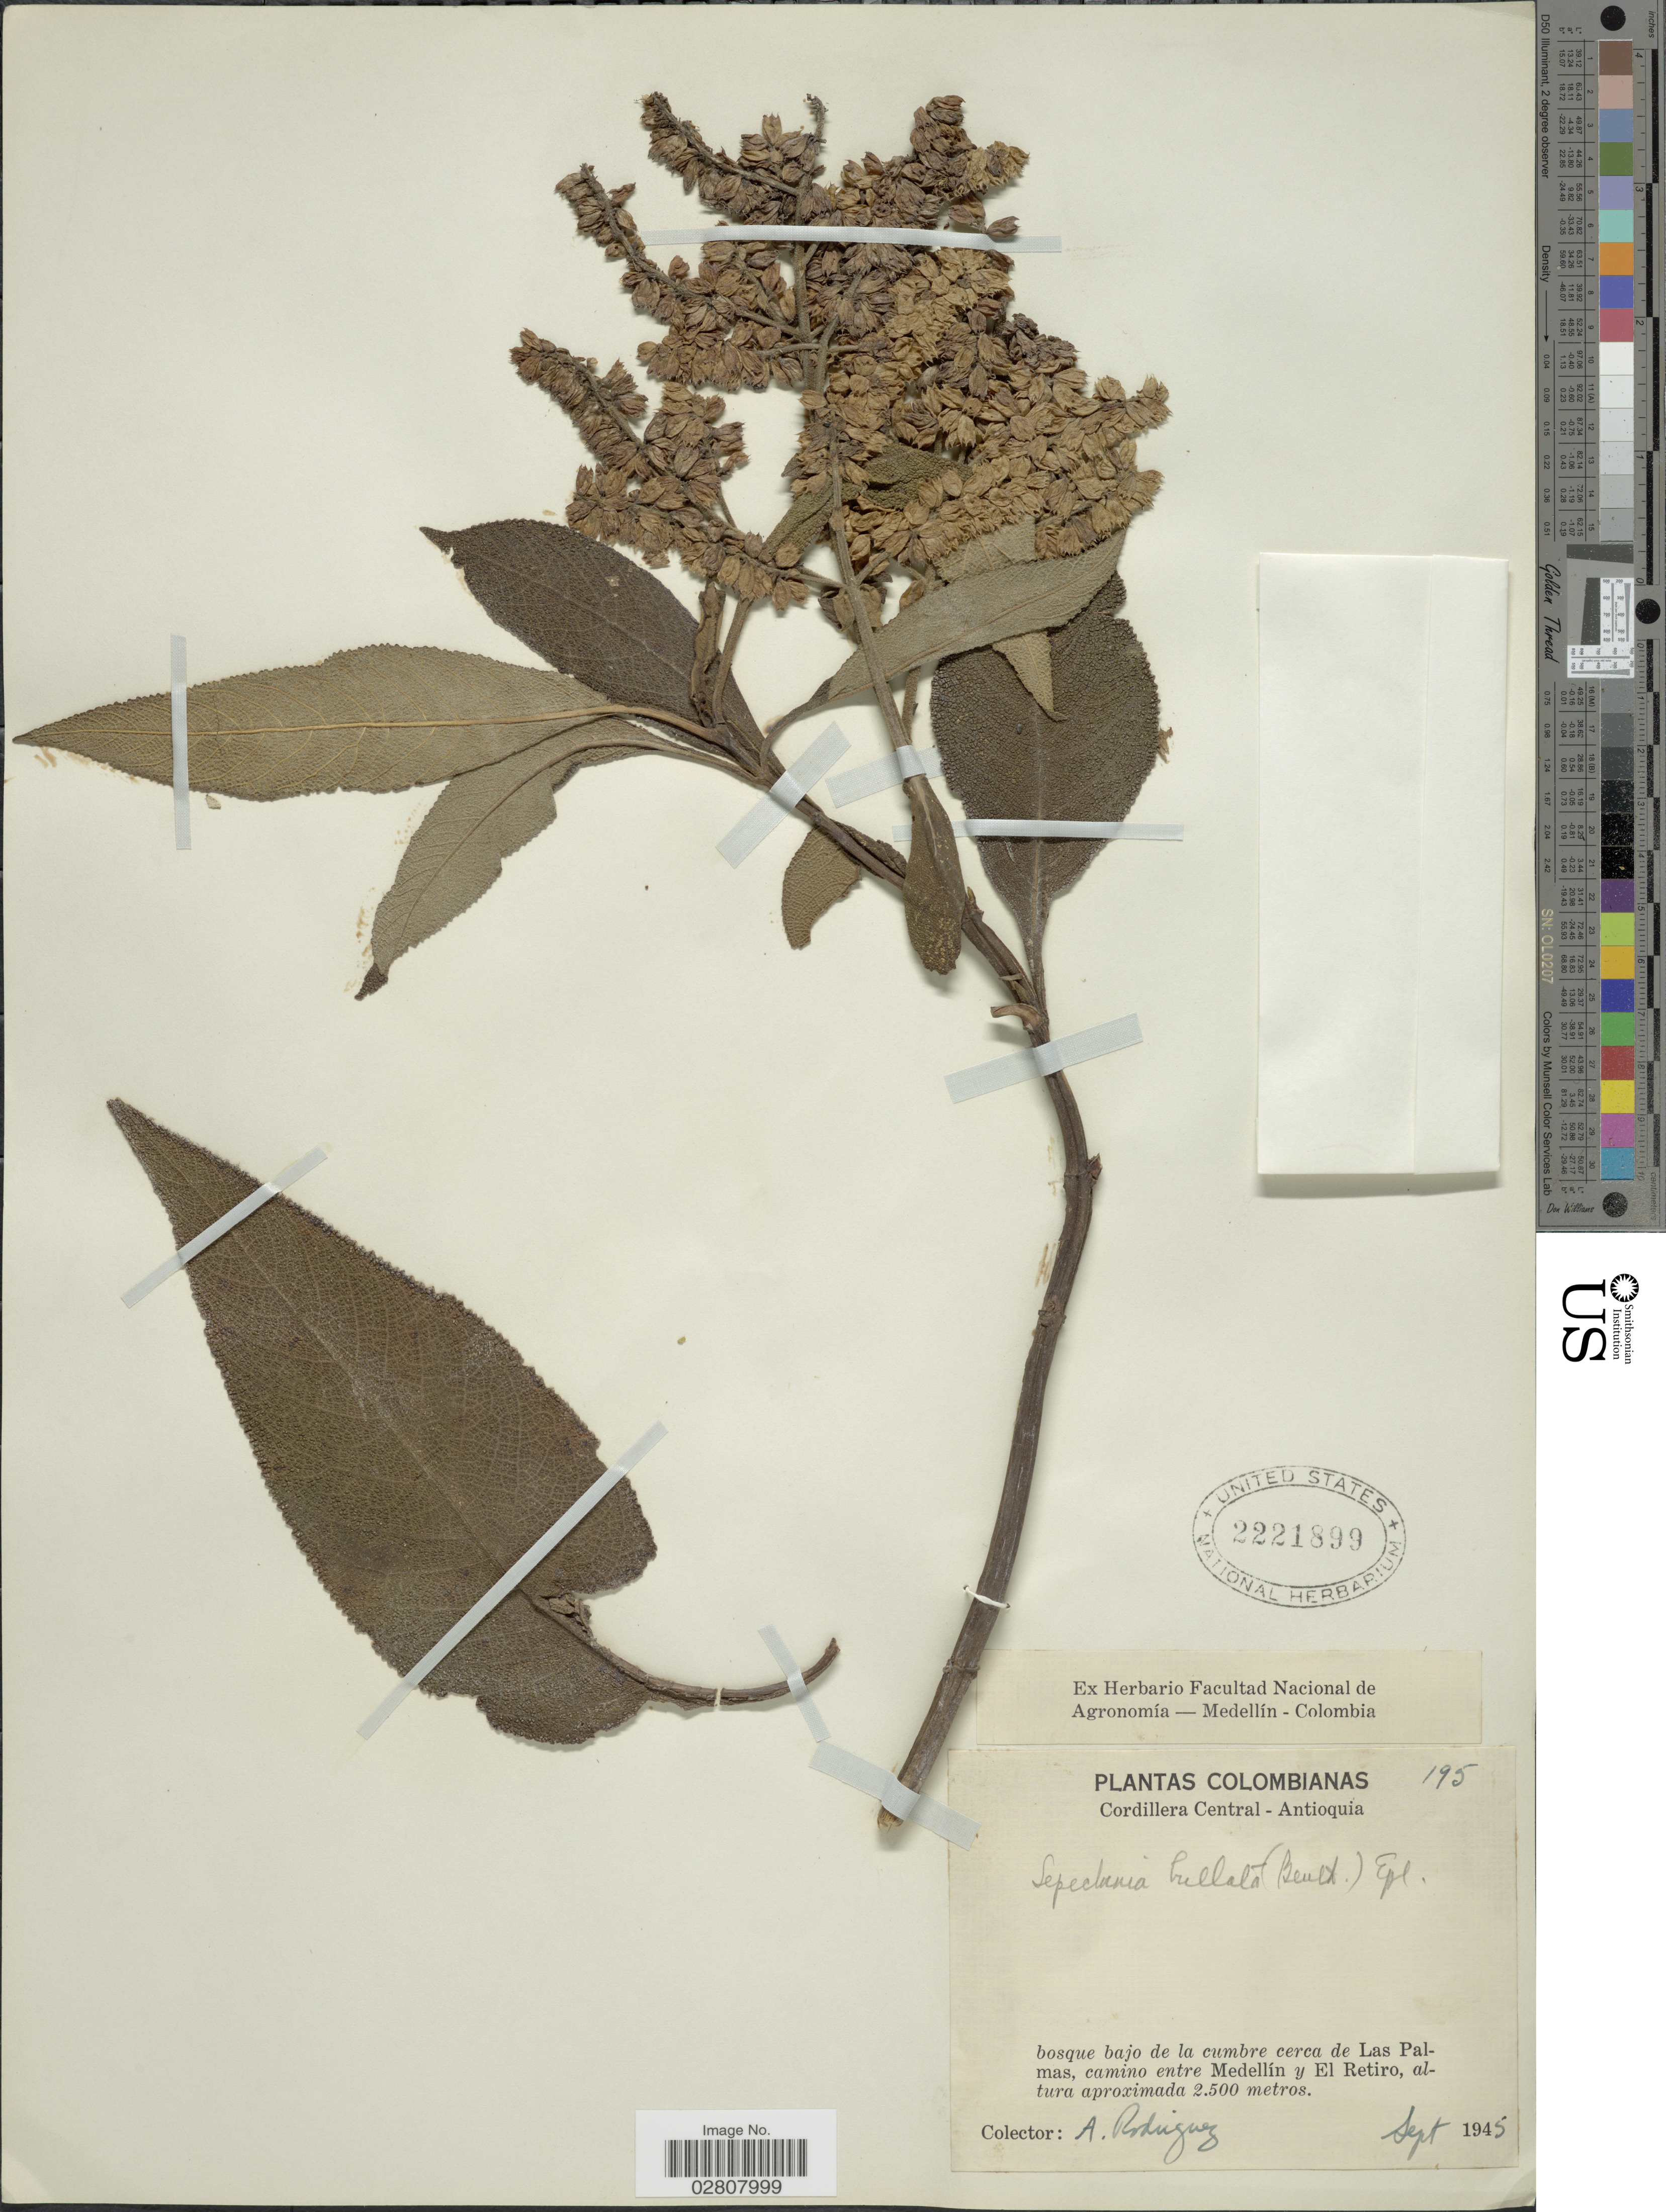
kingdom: Plantae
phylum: Tracheophyta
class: Magnoliopsida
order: Lamiales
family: Lamiaceae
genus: Lepechinia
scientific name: Lepechinia bullata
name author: (Kunth) Epling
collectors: A. Rodriguez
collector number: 195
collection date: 1945-09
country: Colombia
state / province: Antioquia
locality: Cordillera Central, bosque de la cumbre cerca de Las Palmas, camino entre Medellín y El Retiro.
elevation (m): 2500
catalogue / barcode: US 2221899